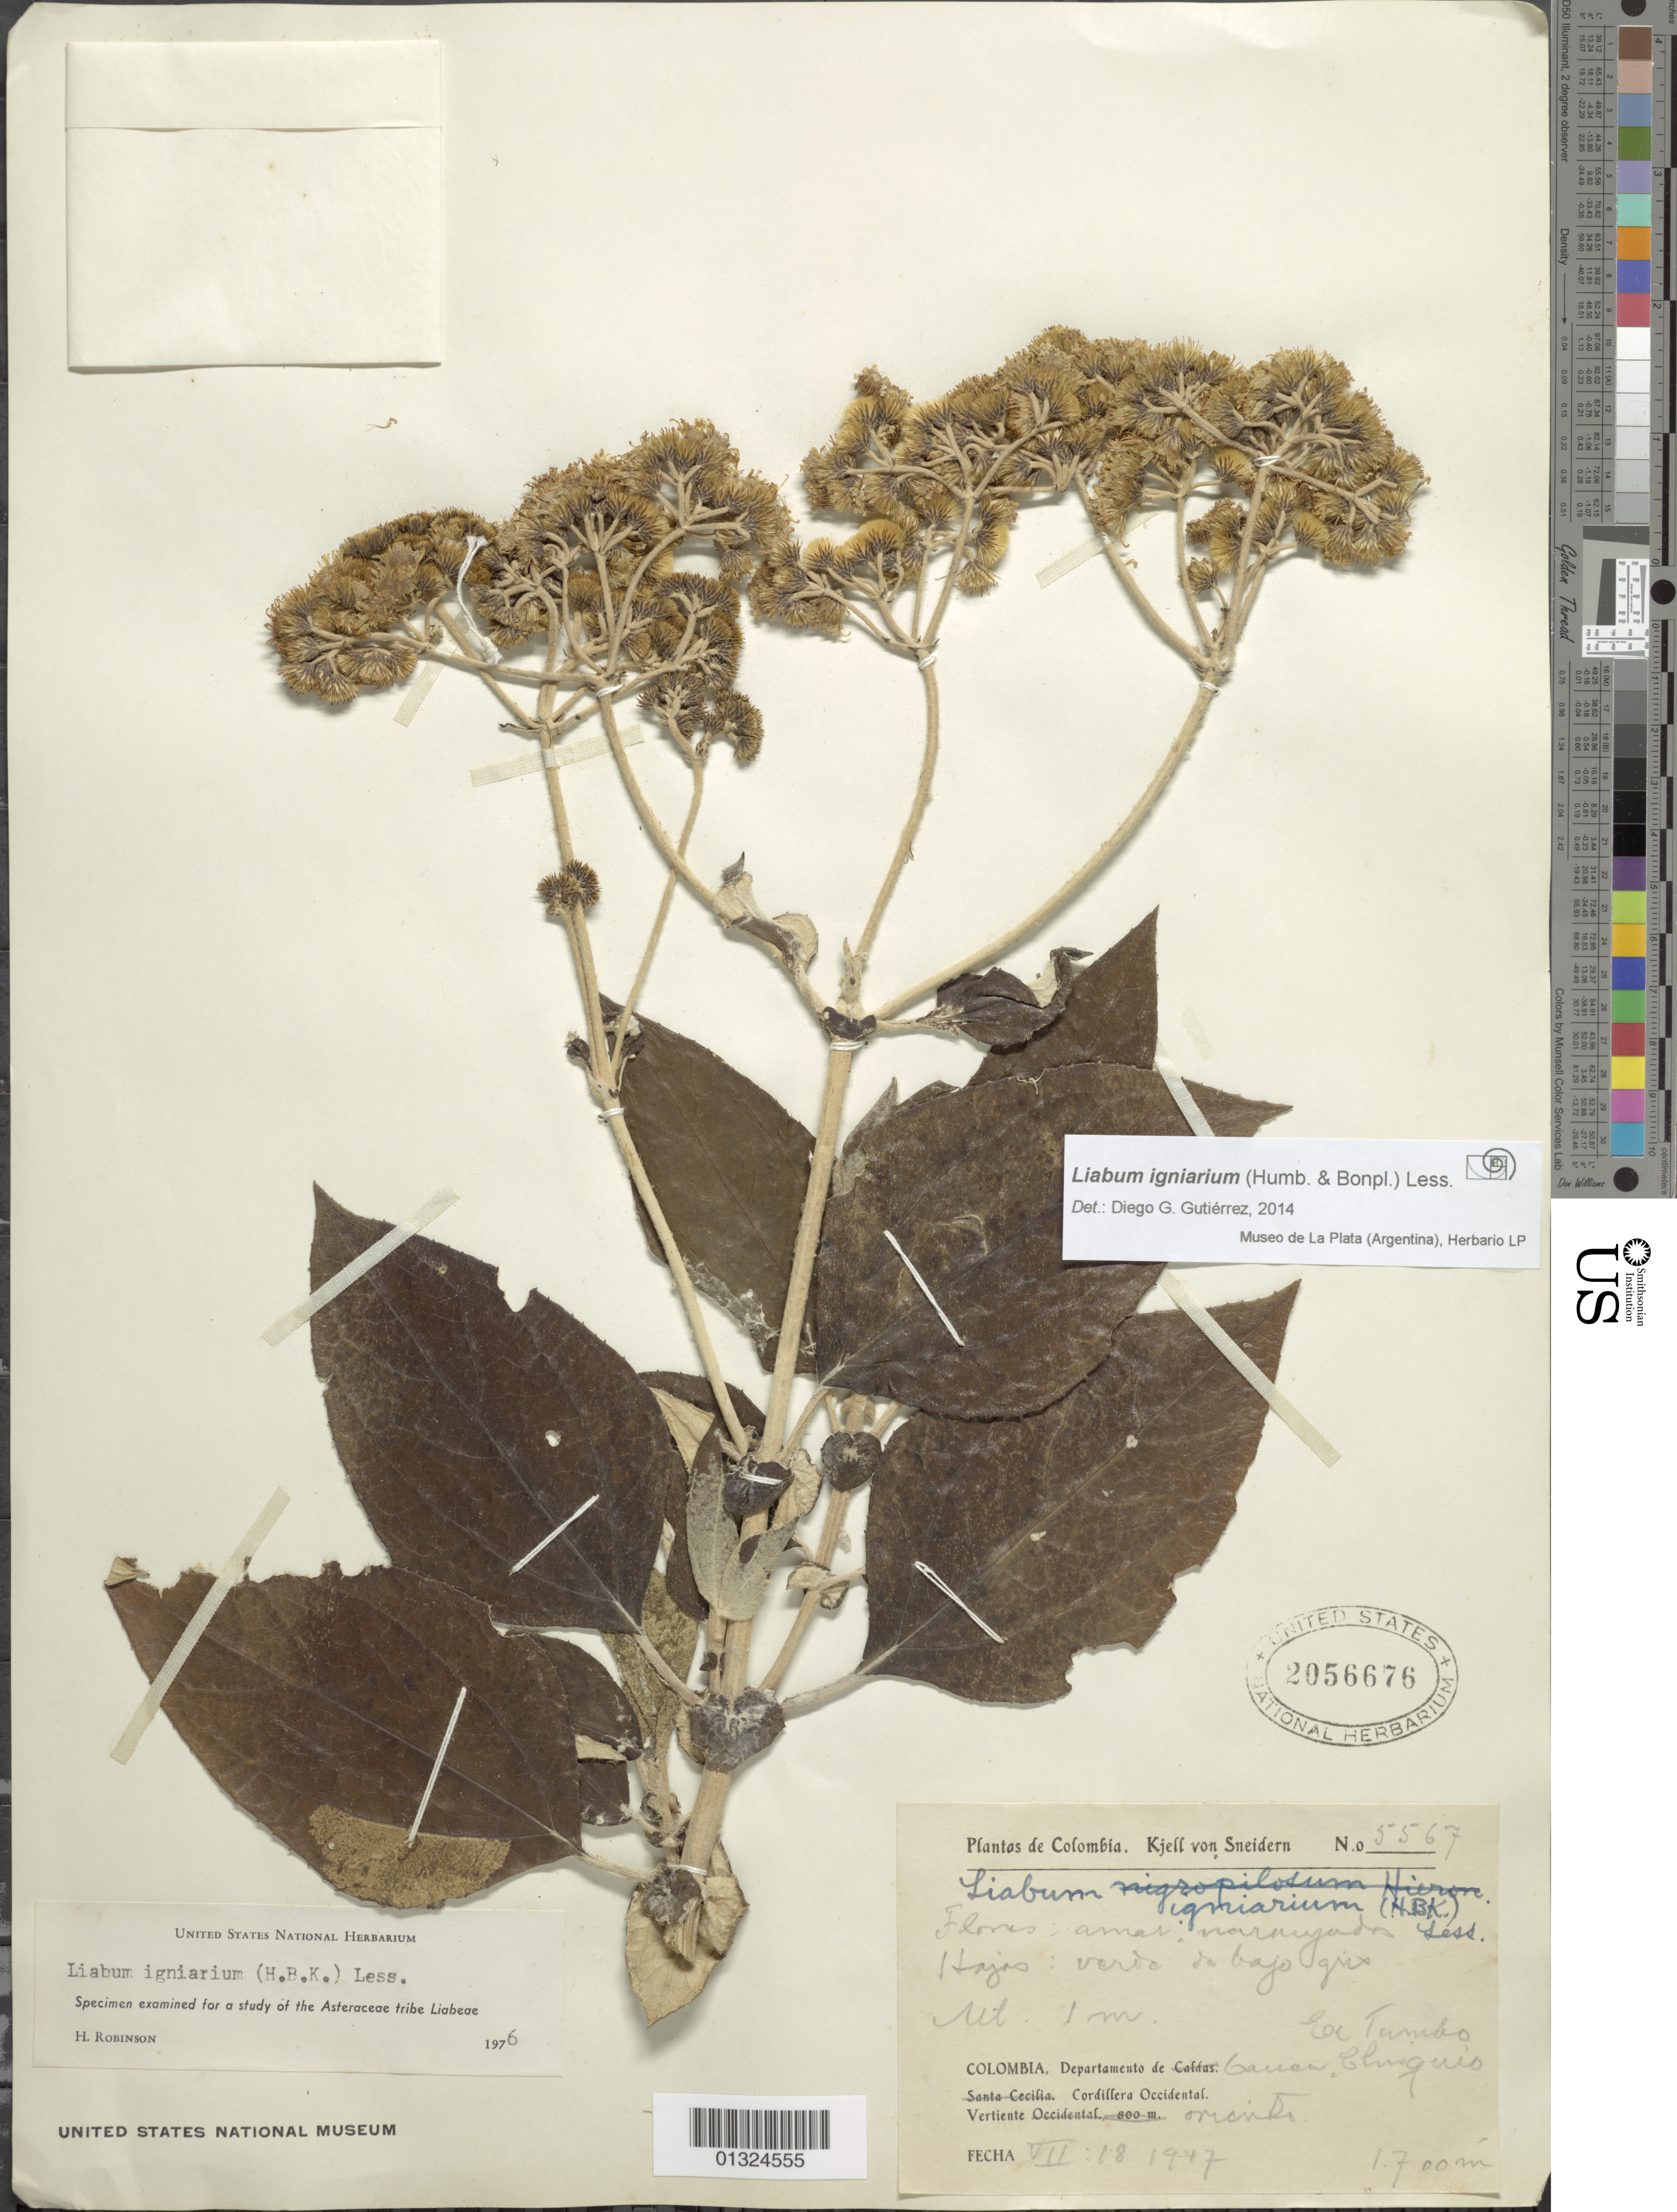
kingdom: Plantae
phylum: Tracheophyta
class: Magnoliopsida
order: Asterales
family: Asteraceae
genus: Liabum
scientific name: Liabum igniarium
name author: Less.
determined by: Gutierrez, D. G.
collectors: K. von Sneidern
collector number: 5567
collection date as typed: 18 Jul 1947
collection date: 1947-07-18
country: Colombia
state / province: Cauca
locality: Cordillera Occidental. Vertiente Oriental. El Tambo.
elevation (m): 1700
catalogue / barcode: US 2056676